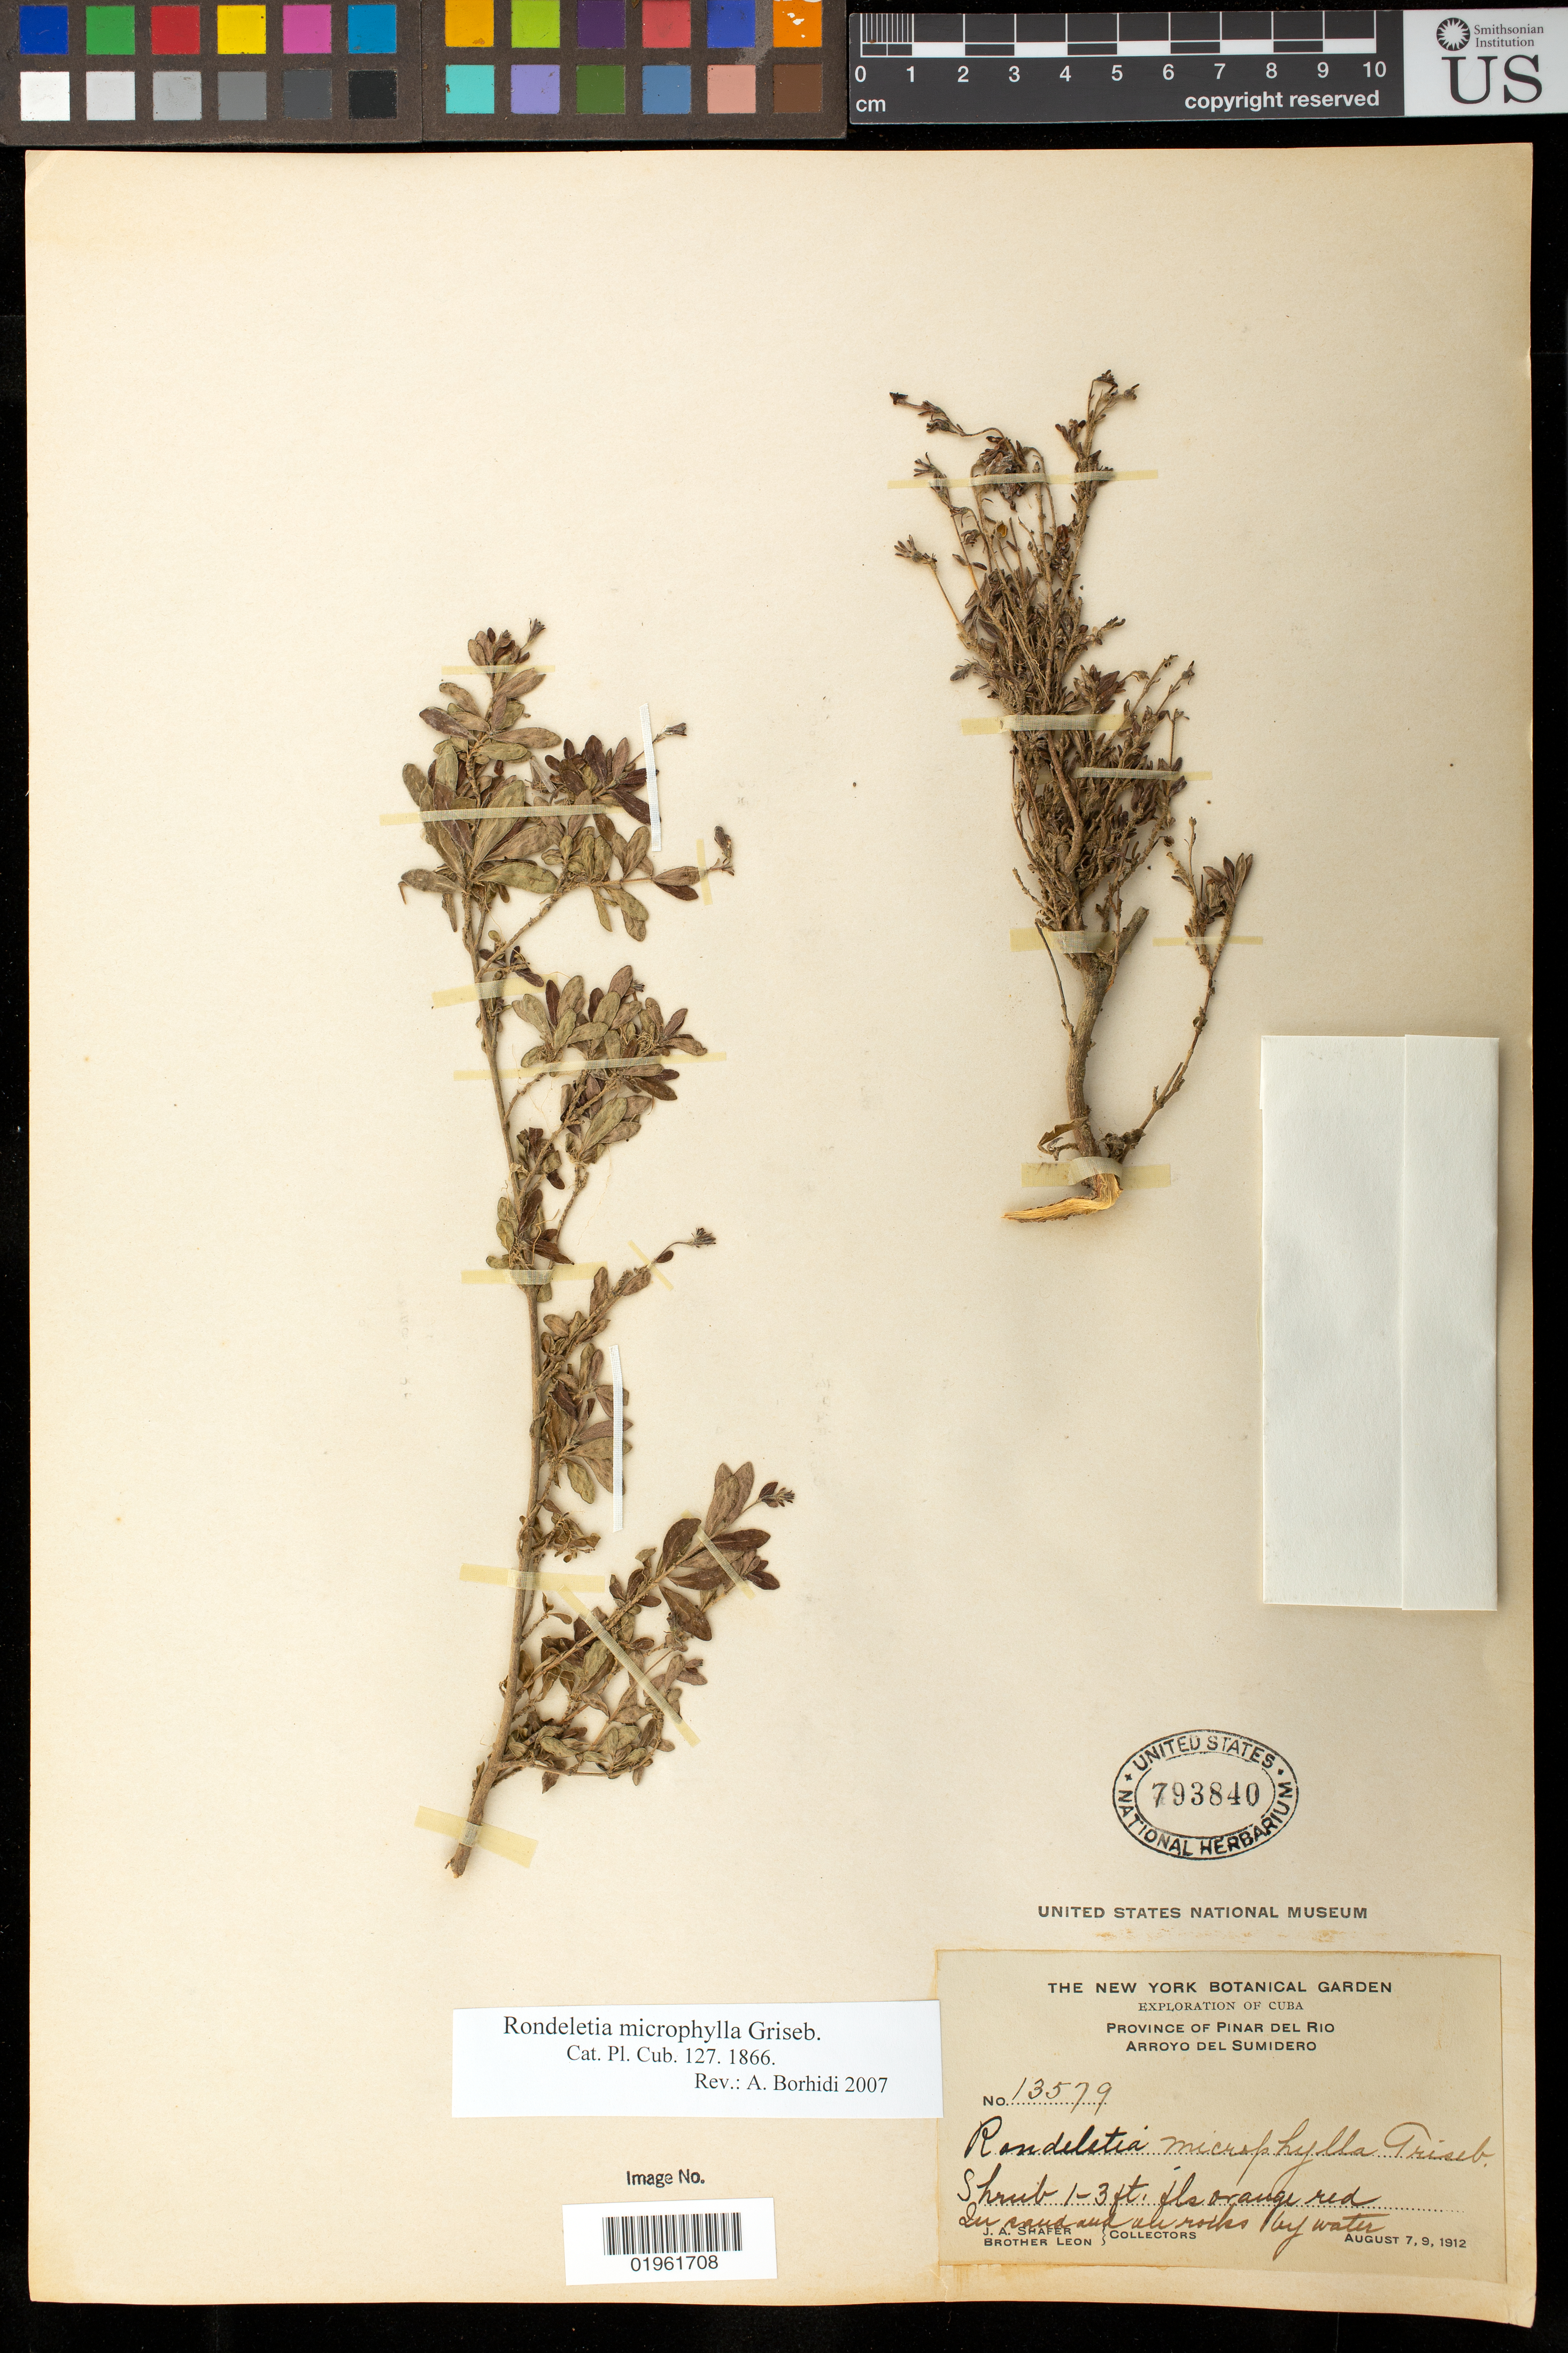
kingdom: Plantae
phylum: Tracheophyta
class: Magnoliopsida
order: Gentianales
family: Rubiaceae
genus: Rondeletia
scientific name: Rondeletia microphylla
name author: Griseb.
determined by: Borhidi, Attila L.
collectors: J. A. Shafer & Bro. León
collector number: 13579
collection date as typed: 07 Aug 1912 and 09 Aug 1912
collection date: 1912-08-07,1912-08-09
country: Cuba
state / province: Pinar del Rio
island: Cuba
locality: Arroyo Del Sumidero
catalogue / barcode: US 793840